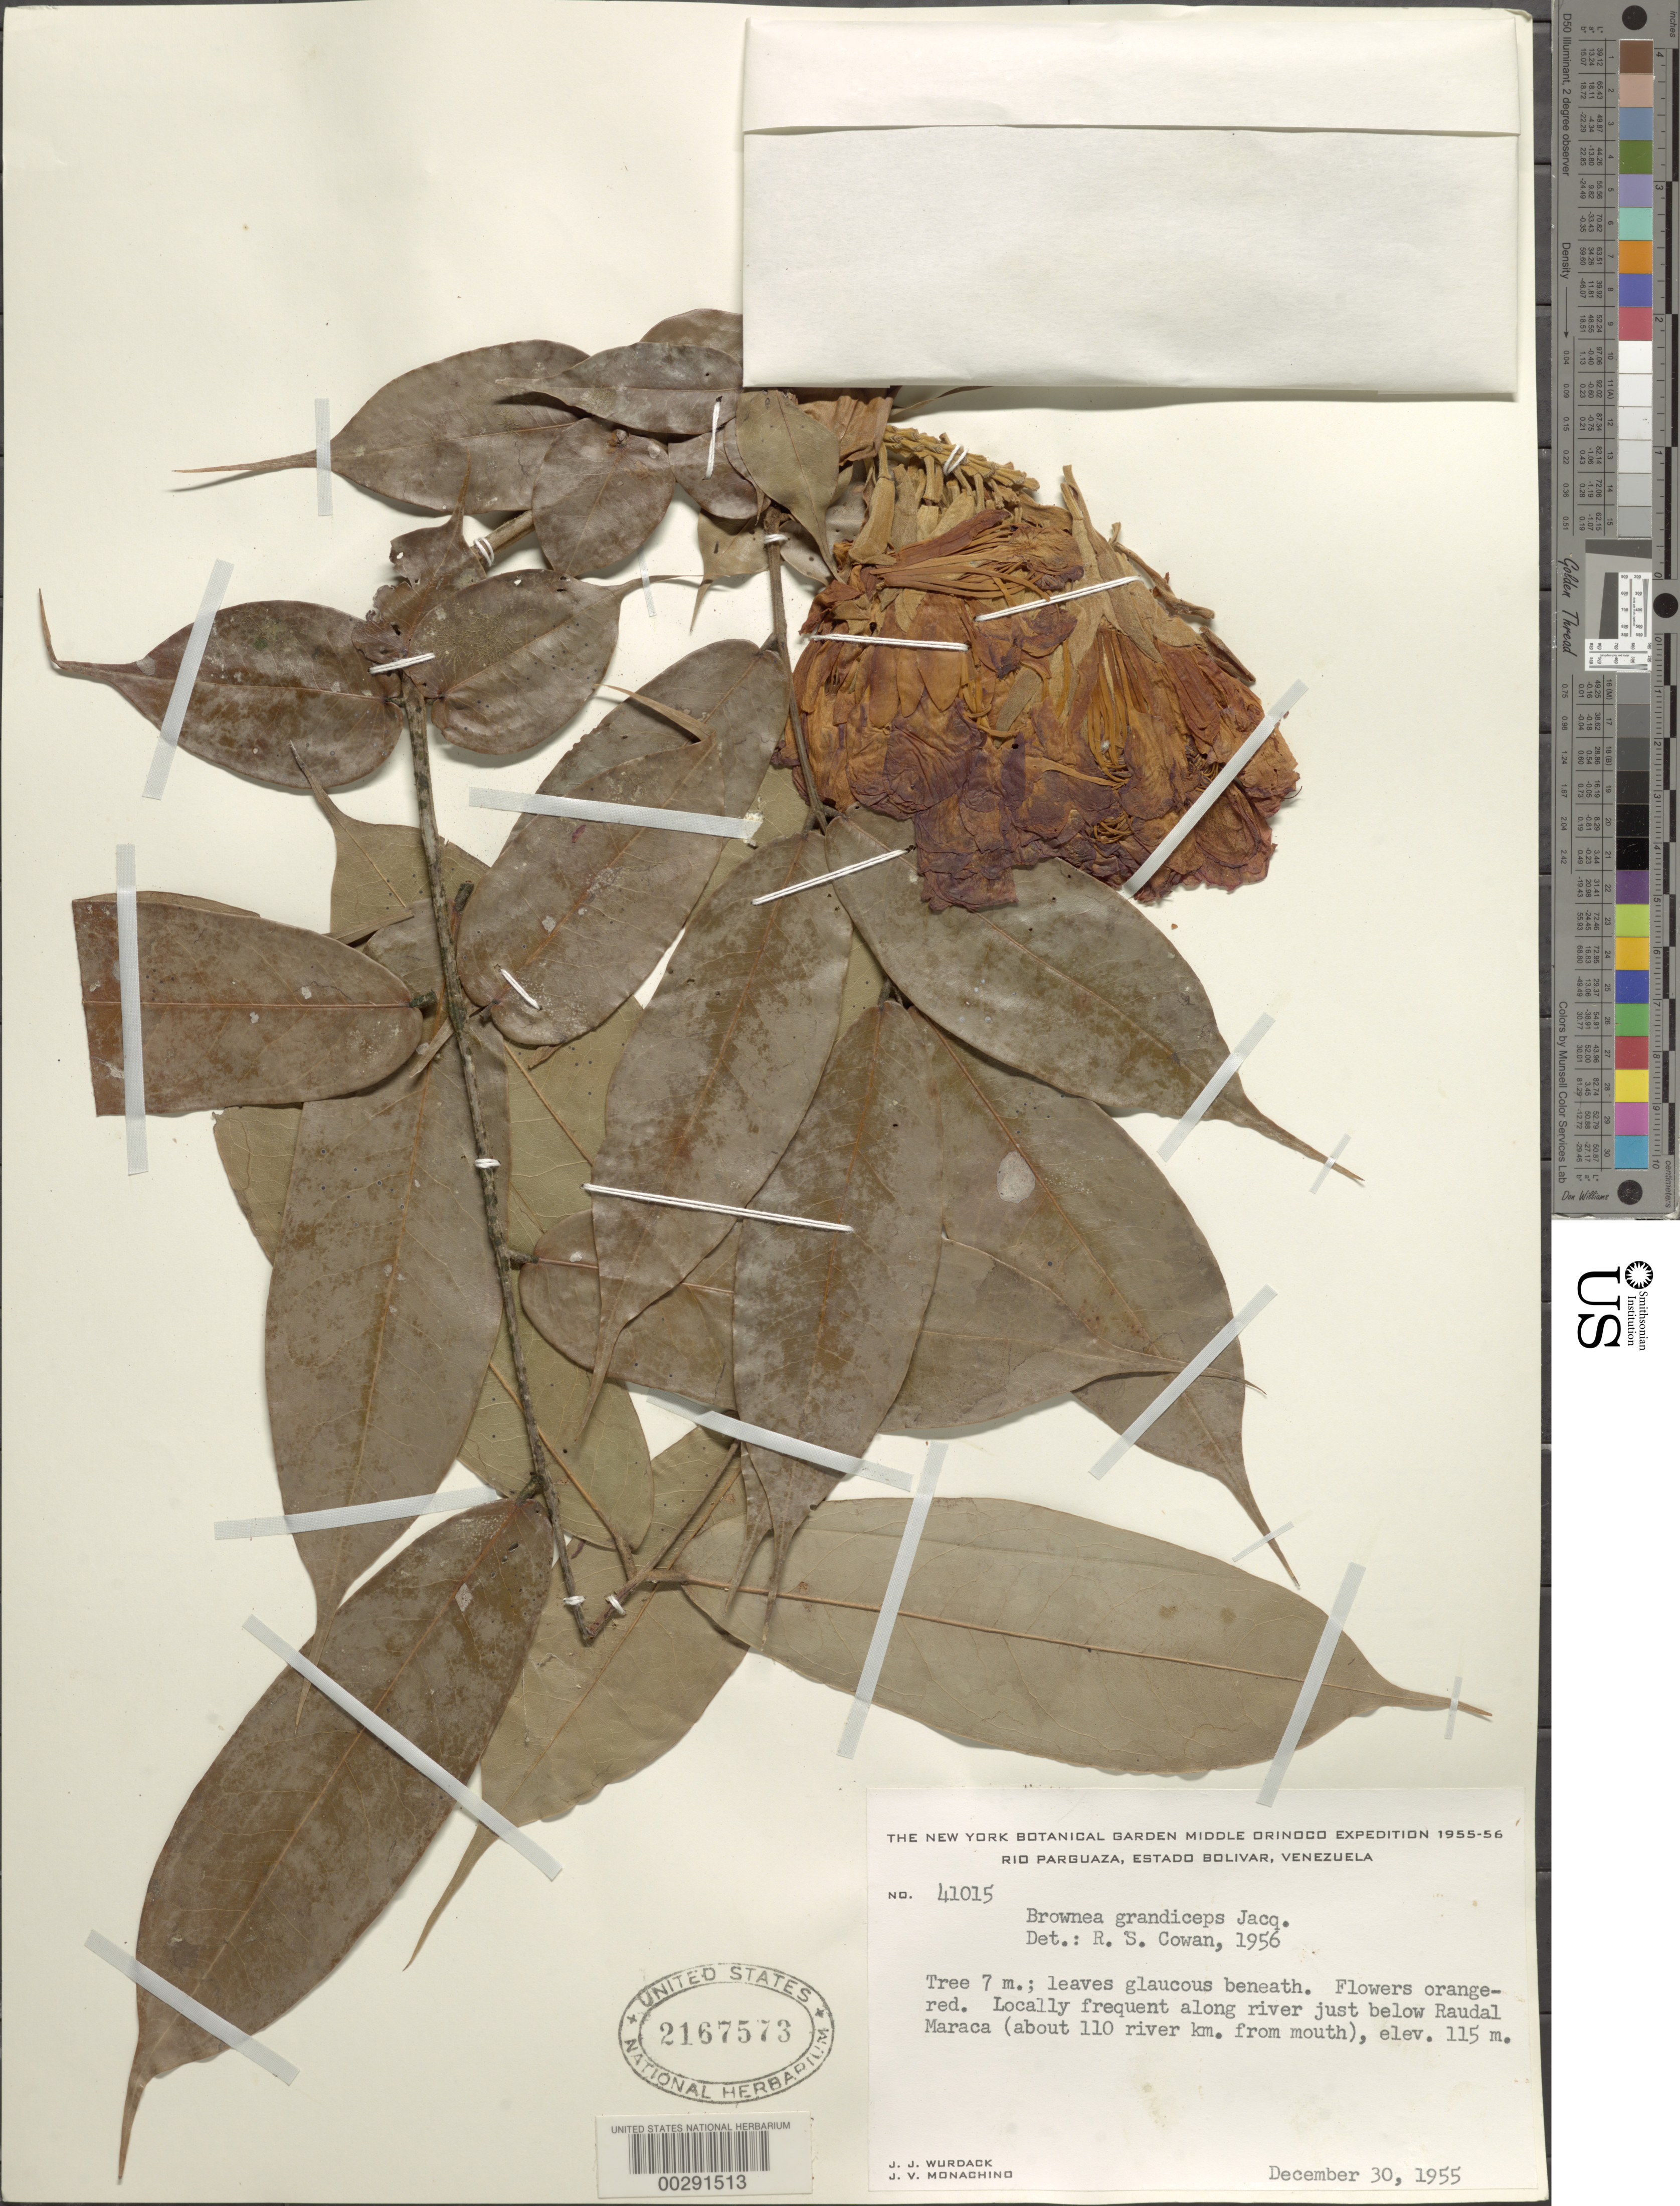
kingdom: Plantae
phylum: Tracheophyta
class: Magnoliopsida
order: Fabales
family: Fabaceae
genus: Brownea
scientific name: Brownea grandiceps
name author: Jacq.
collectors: J. J. Wurdack & J. V. Monachino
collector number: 41015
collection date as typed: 30 Dec 1955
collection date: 1955-12-30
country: Venezuela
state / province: Bolivar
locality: Along river just below Raudal Maraca (about 110 river km from mouth)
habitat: Along river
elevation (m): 115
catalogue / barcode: US 2167573